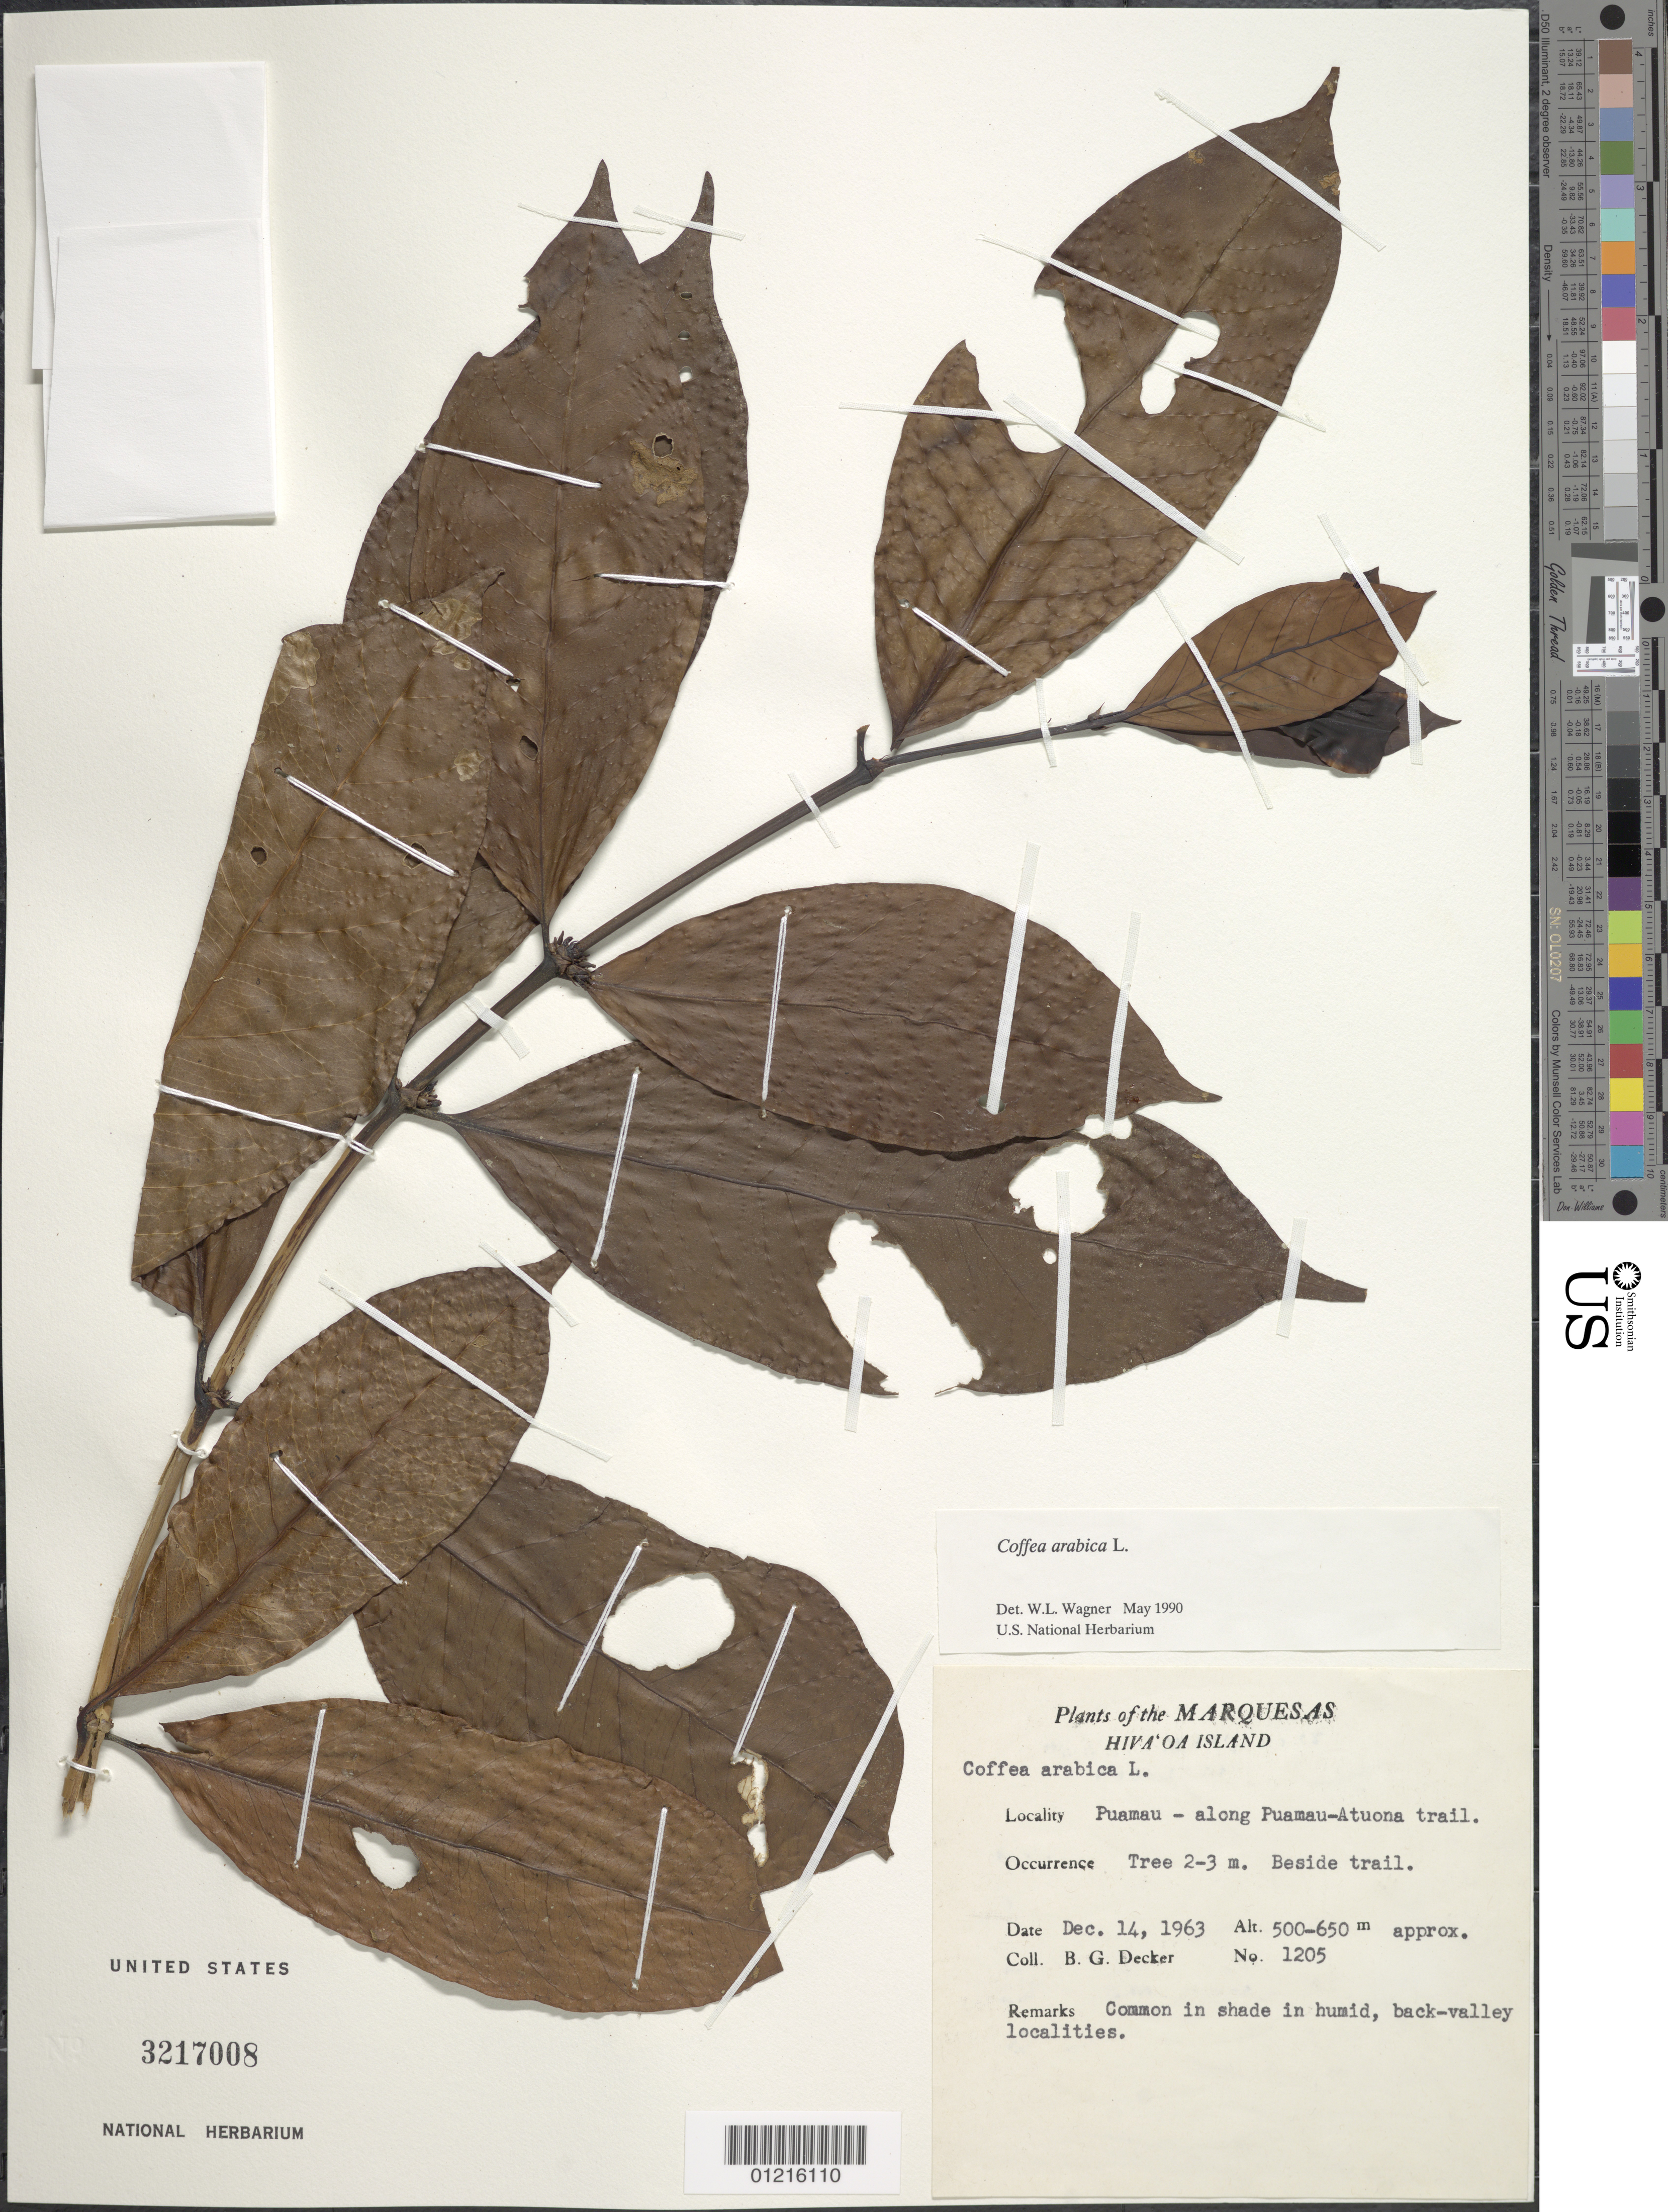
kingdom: Plantae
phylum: Tracheophyta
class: Magnoliopsida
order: Gentianales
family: Rubiaceae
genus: Coffea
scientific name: Coffea arabica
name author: L.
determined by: Wagner, W. L., (BOT), Smithsonian Institution - National Museum of Natural History (UNITED STATES)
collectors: B. G. Decker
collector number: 1205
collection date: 1963-12-14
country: French Polynesia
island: Hiva Oa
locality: along Puamau-Atuona Trail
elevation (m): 500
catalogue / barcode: US 3217008